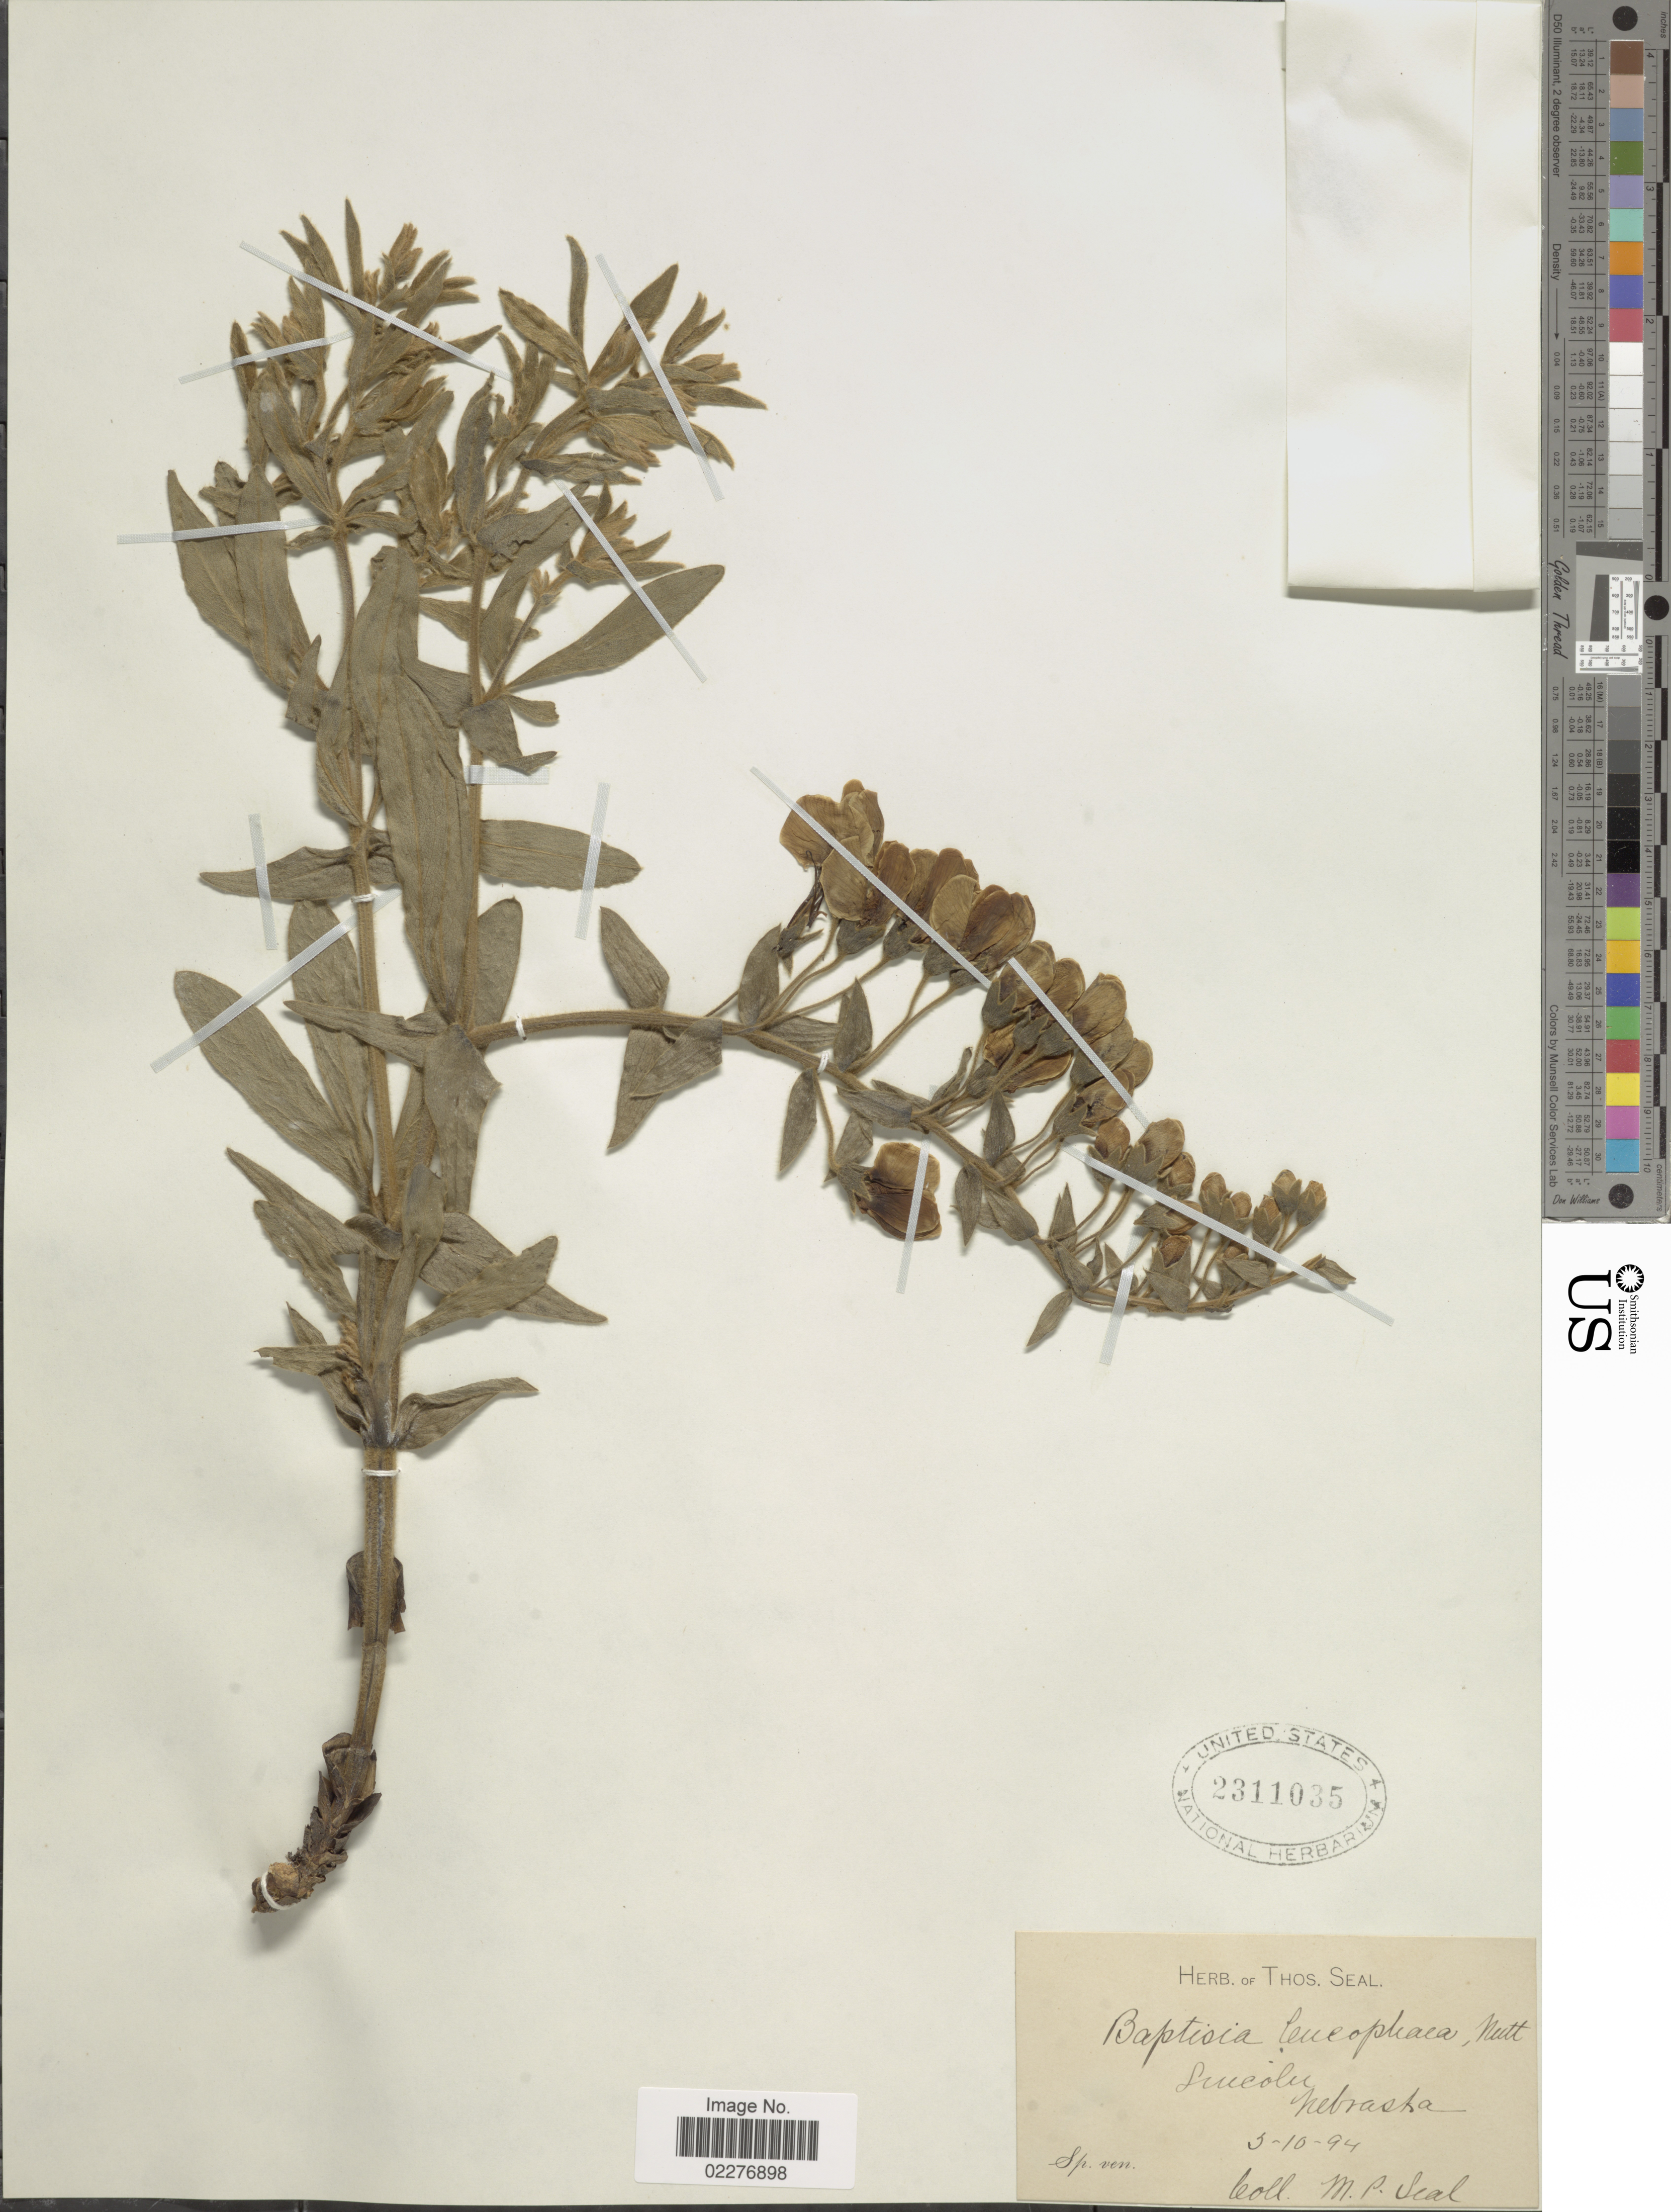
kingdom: Plantae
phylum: Tracheophyta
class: Magnoliopsida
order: Fabales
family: Fabaceae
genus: Baptisia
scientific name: Baptisia leucophaea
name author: Nutt.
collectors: M. Seal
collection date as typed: Transcribed d/m/y: 10/5/94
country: United States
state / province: Nebraska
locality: Lincoln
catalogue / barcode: US 2311035